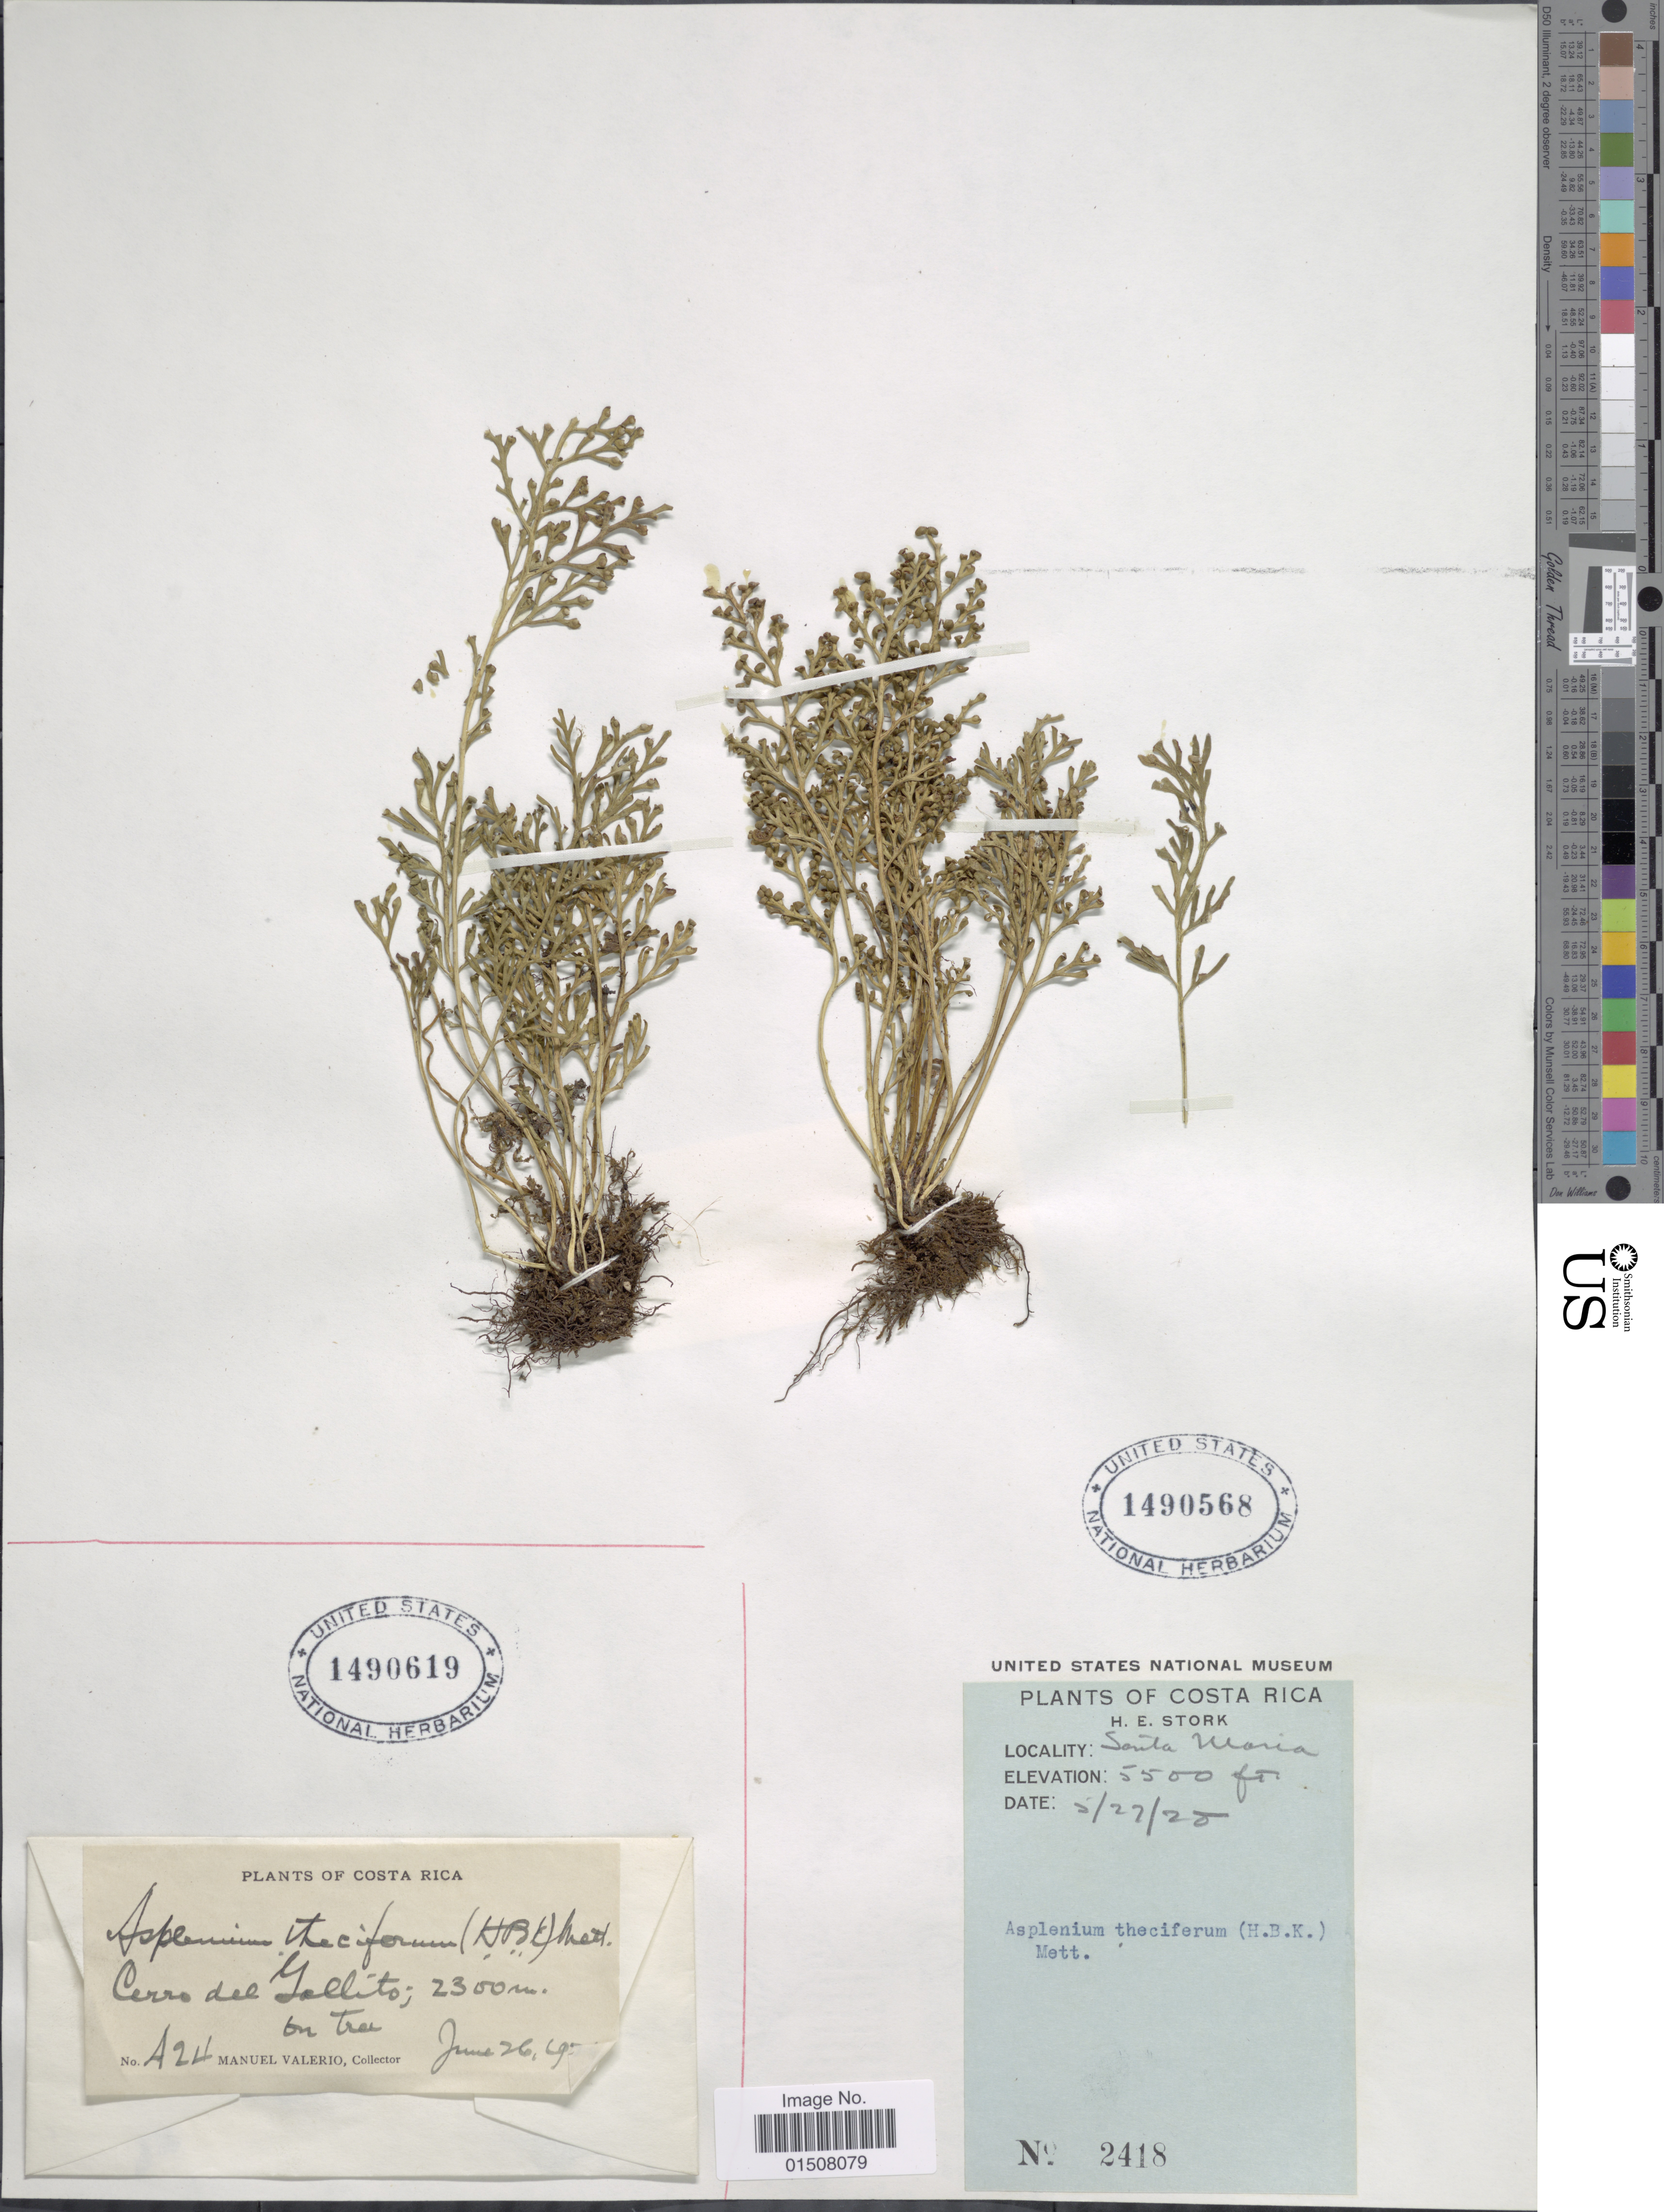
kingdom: Plantae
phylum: Tracheophyta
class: Polypodiopsida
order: Polypodiales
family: Aspleniaceae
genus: Asplenium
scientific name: Asplenium theciferum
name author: (Kunth) Mett.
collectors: H. E. Stork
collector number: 2418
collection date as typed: Transcribed d/m/y: 27/5/20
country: Costa Rica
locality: Santa Maria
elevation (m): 1676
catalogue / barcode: US 1490568-2